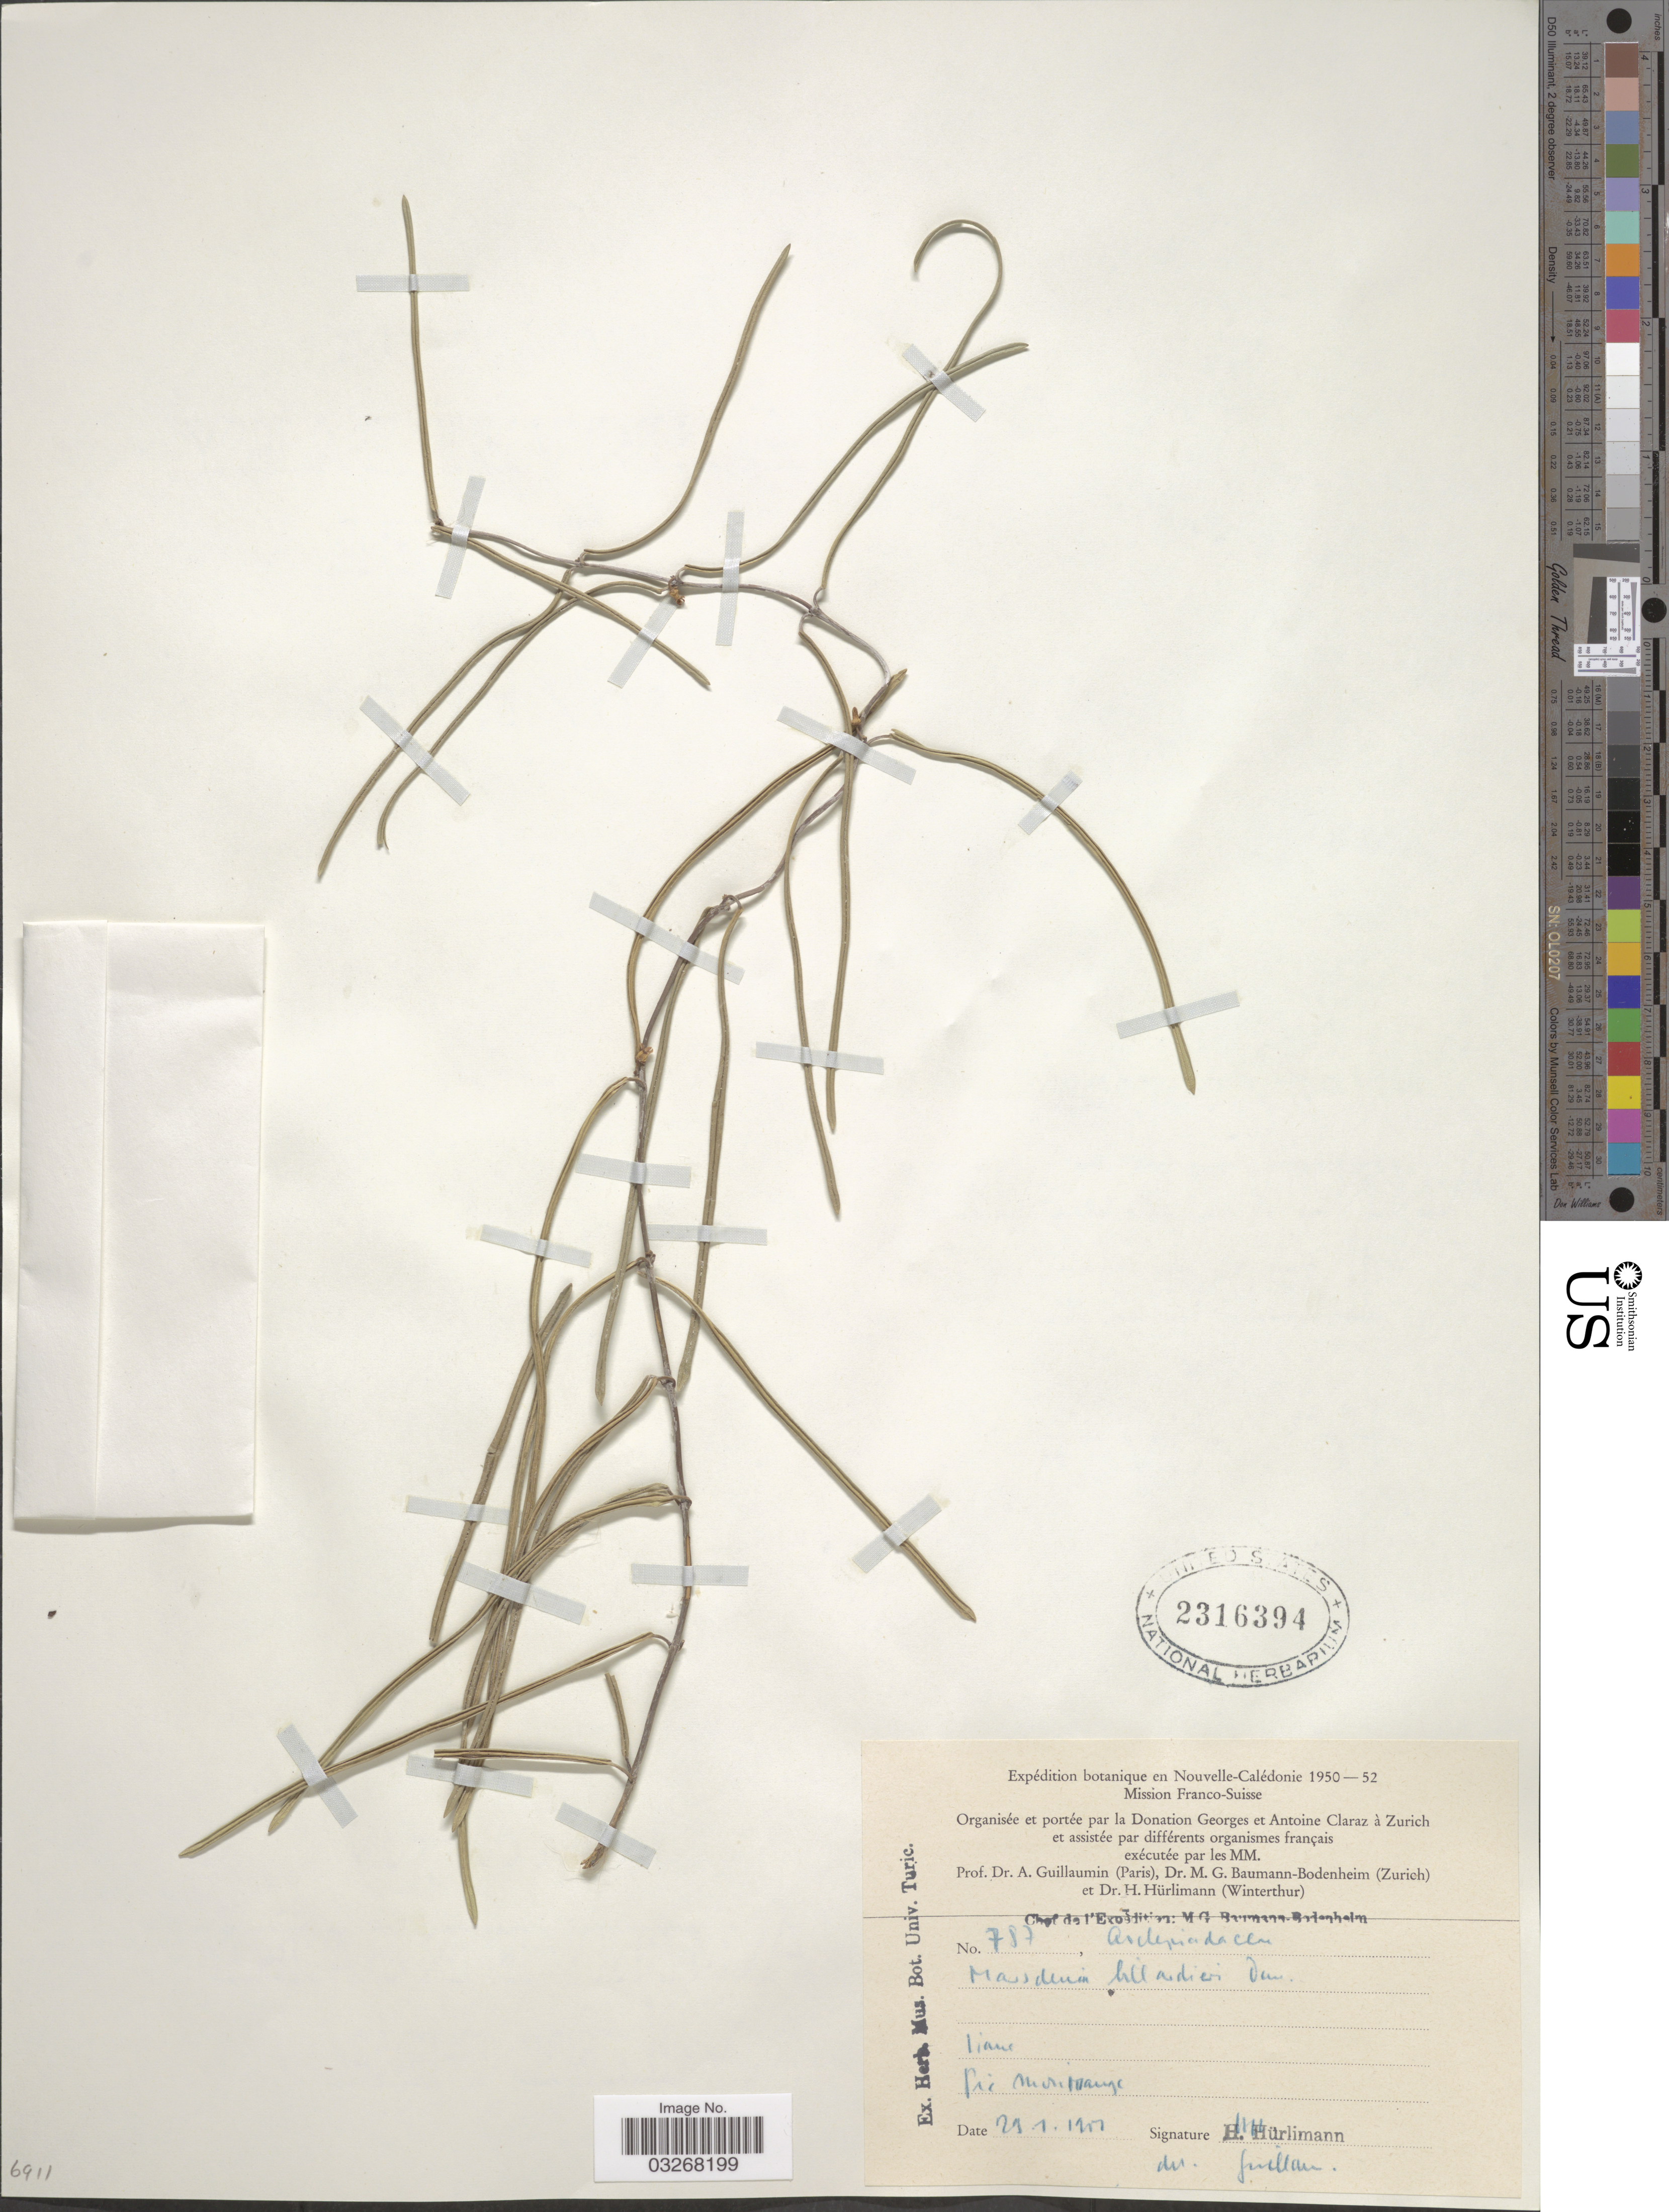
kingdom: Plantae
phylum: Tracheophyta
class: Magnoliopsida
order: Gentianales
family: Apocynaceae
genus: Marsdenia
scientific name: Marsdenia billardieri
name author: Decne.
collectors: H. Hürlimann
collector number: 787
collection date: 1951-01-29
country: New Caledonia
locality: Pic Morimange. [interpreted]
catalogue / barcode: US 2316394